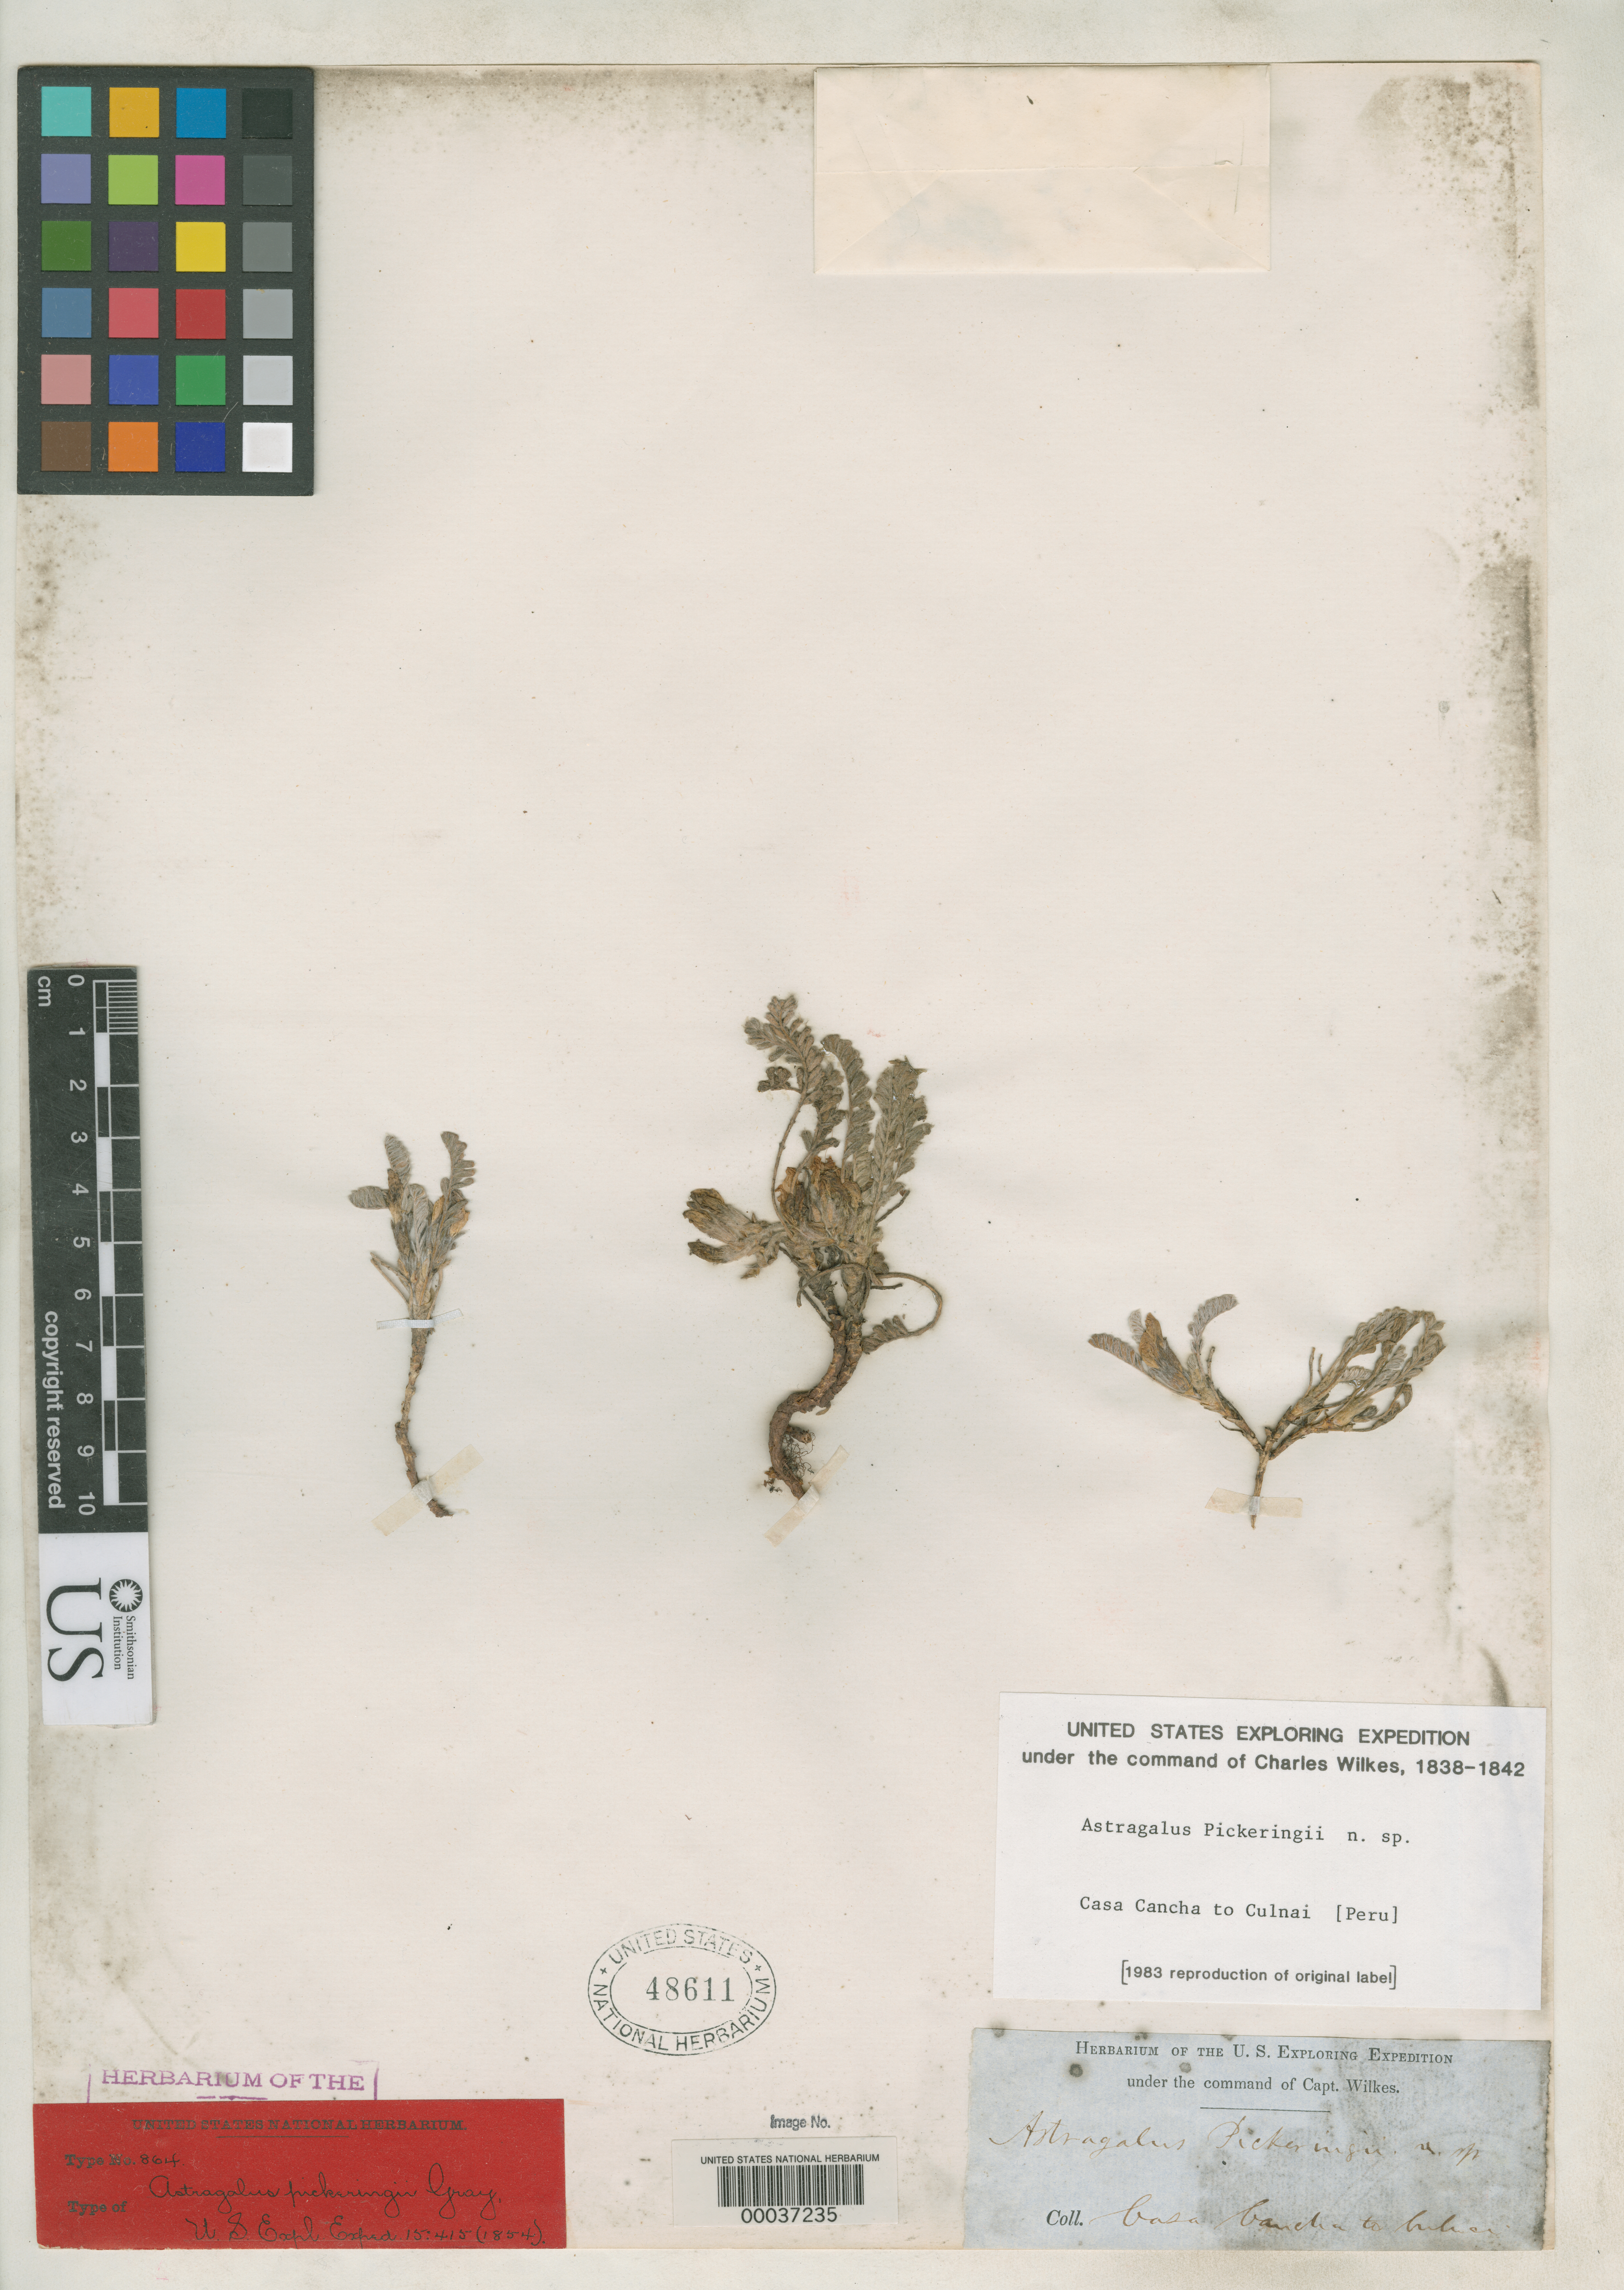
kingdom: Plantae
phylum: Tracheophyta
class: Magnoliopsida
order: Fabales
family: Fabaceae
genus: Astragalus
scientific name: Astragalus pickeringii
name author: A. Gray in Wilkes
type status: Syntype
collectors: Wilkes Explor. Exped.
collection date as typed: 1838 to -- --- 1842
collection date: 1838/1842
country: Peru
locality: Andes Mountains, between Casa Cancha and Culnai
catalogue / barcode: US 48611